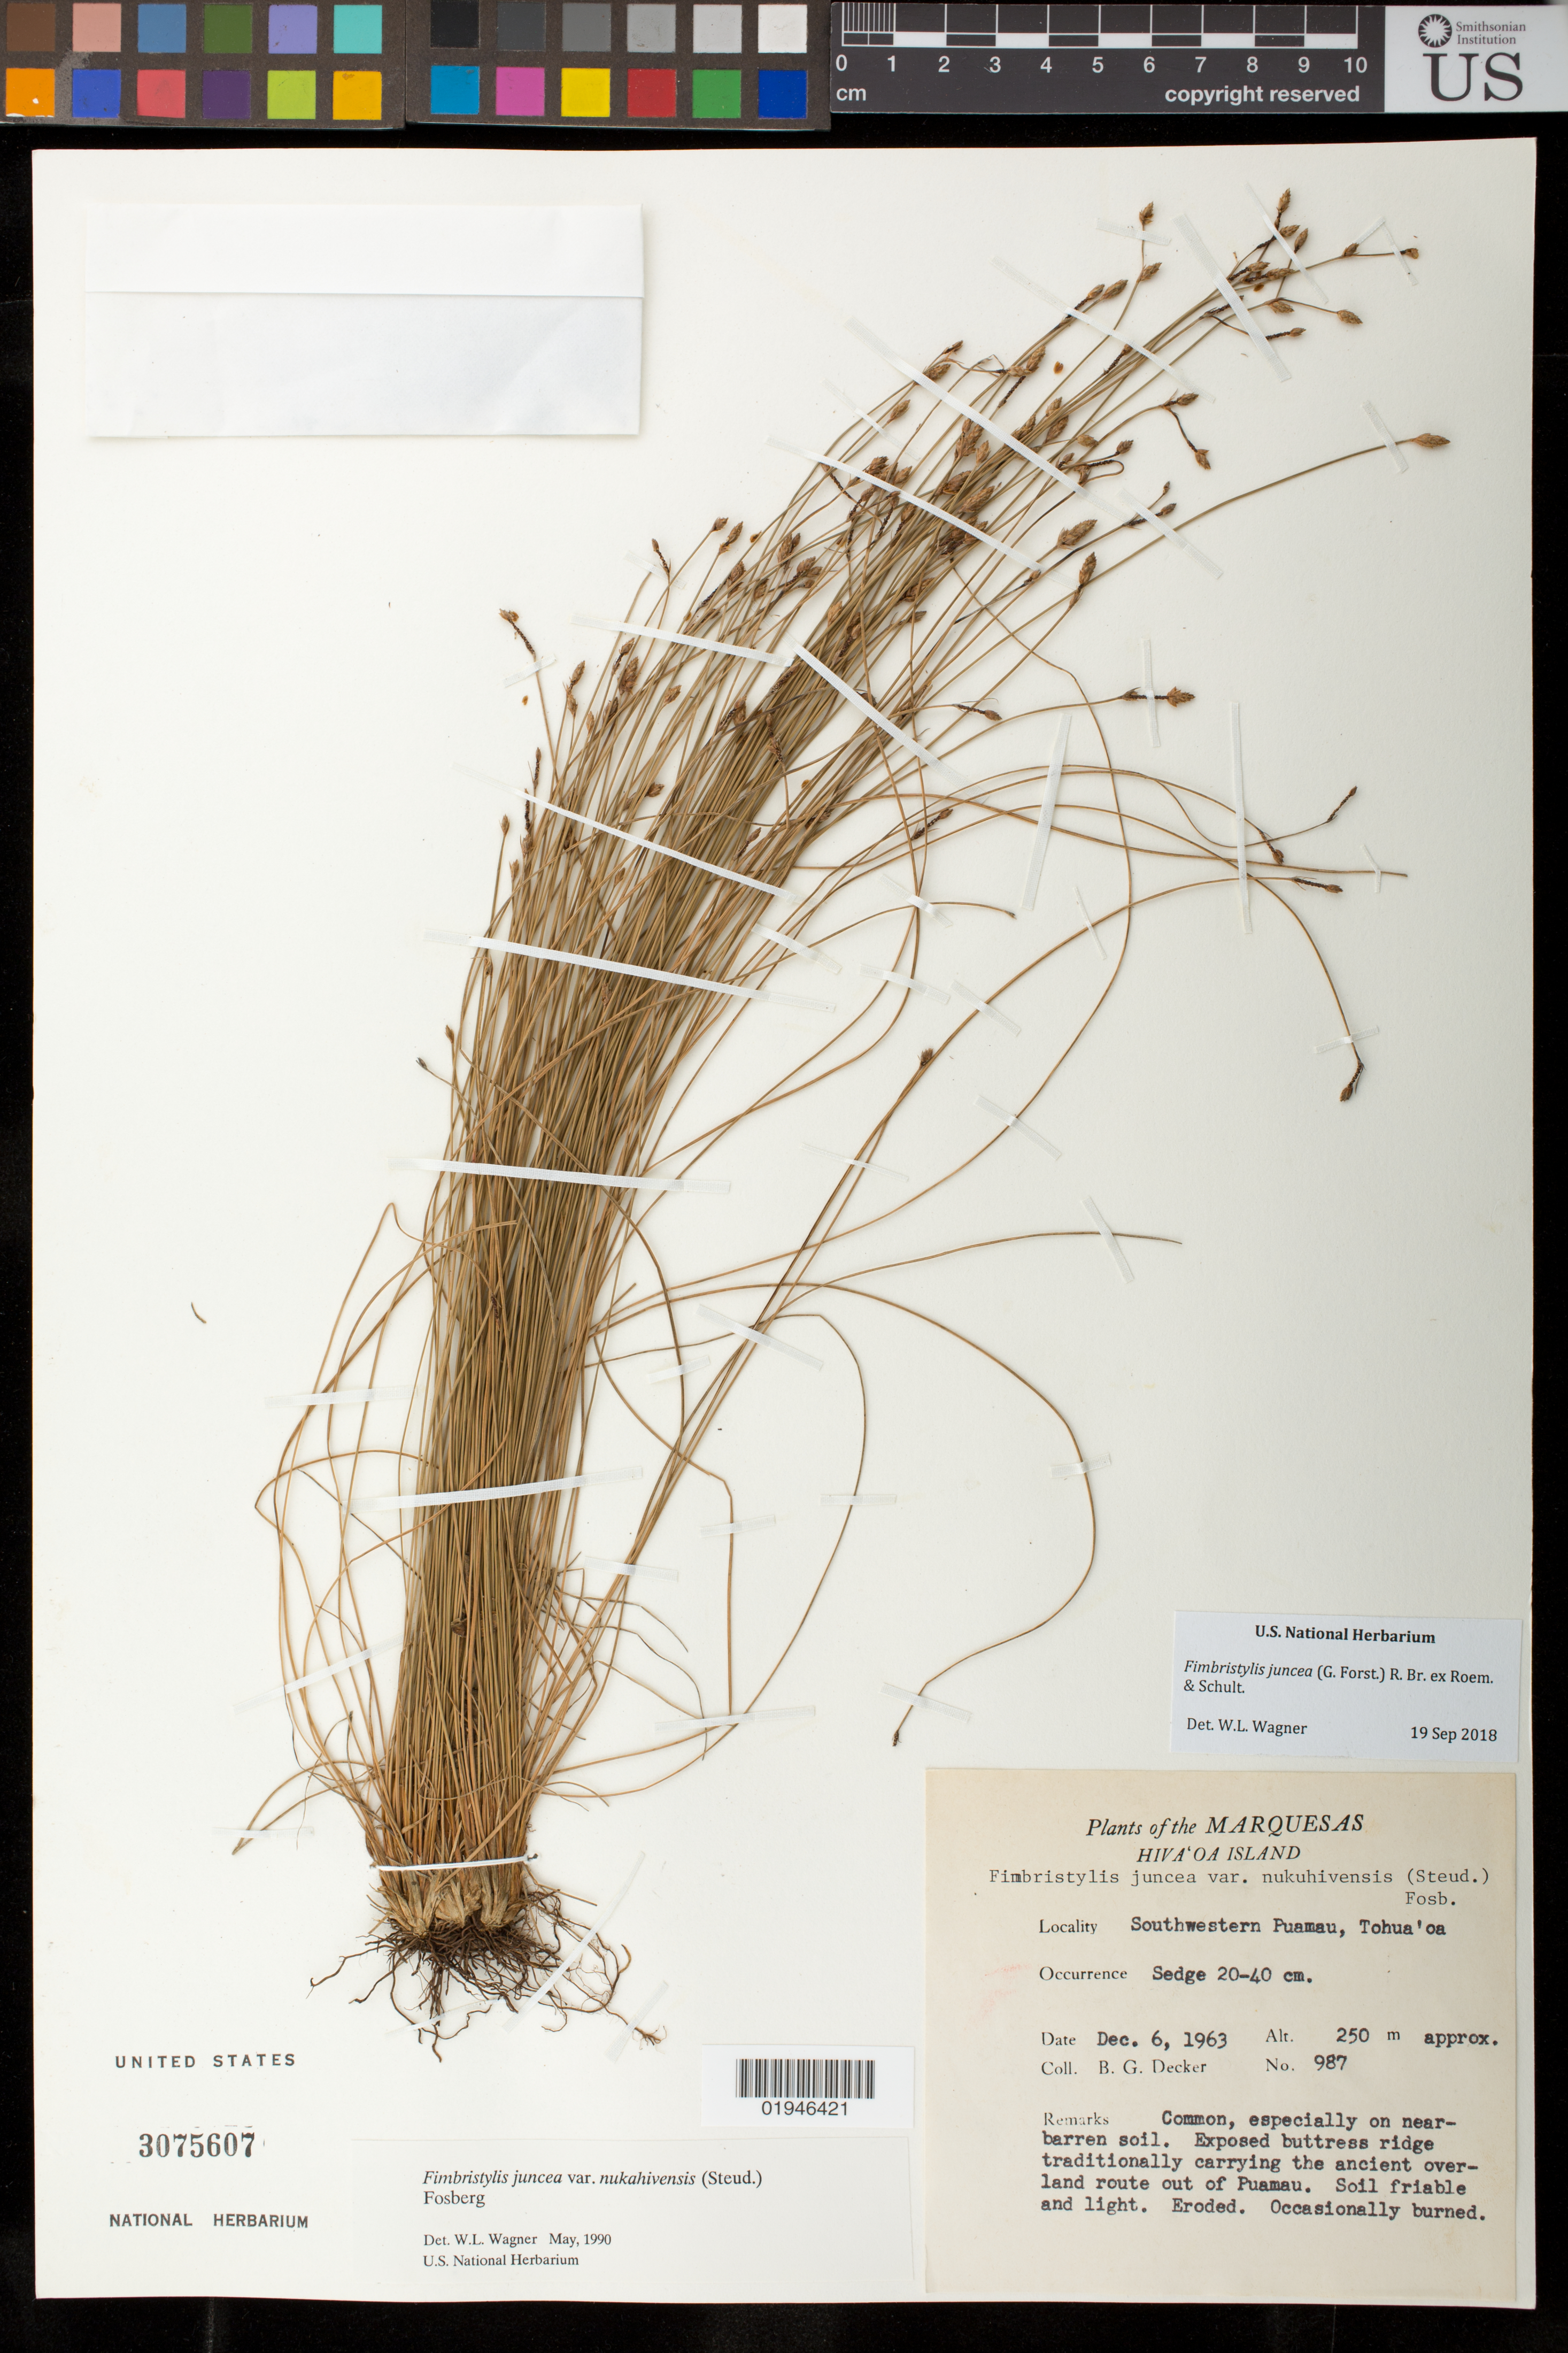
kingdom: Plantae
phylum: Tracheophyta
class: Liliopsida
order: Poales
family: Cyperaceae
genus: Fimbristylis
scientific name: Fimbristylis juncea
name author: (G. Forst.) Br. ex Roem. & Schult.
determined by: Wagner, W. L., (BOT), Smithsonian Institution - National Museum of Natural History (UNITED STATES)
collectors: B. G. Decker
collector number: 987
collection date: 1963-12-06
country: French Polynesia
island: Hiva Oa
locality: SW Puamau, Tohua'oa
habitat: Common on near-barren soil; exposed buttress ridge carrying overland route out of Puamau, soil friable and light, eroded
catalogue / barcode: US 3075607